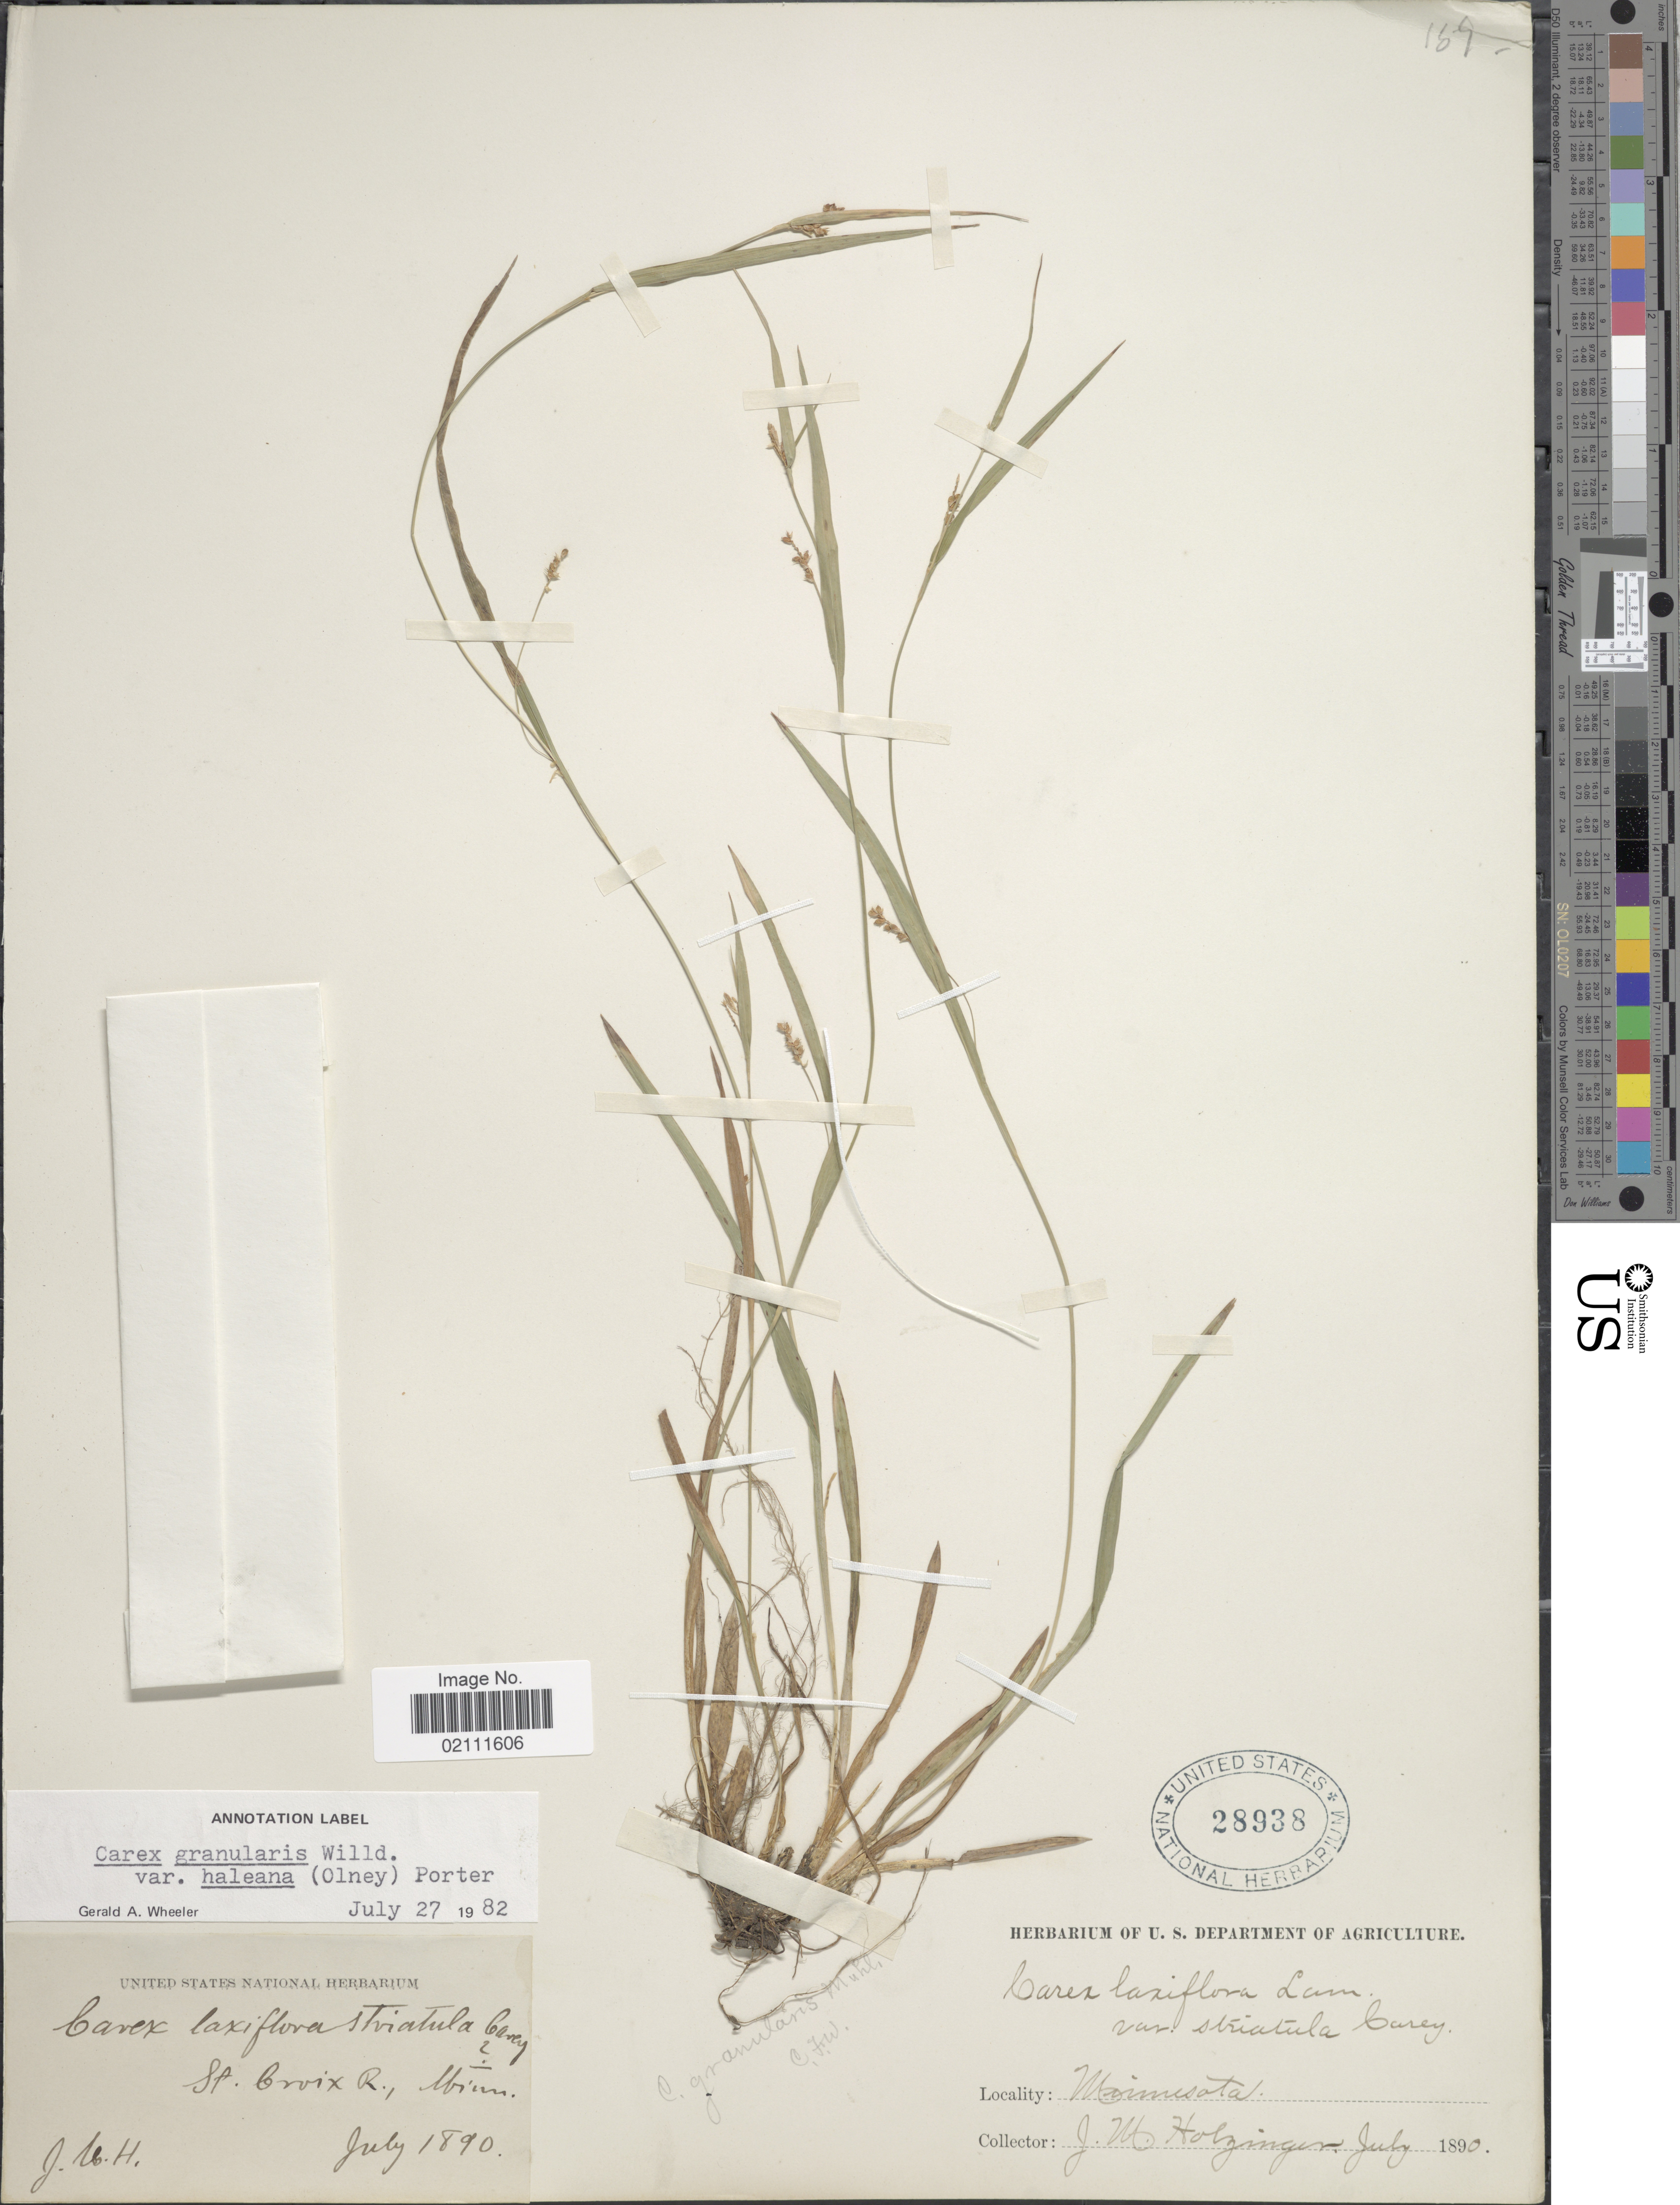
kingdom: Plantae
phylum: Tracheophyta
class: Liliopsida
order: Poales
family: Cyperaceae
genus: Carex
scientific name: Carex granularis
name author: Muhl. ex Willd.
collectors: J. M. Holzinger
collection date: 1890-07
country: United States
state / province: Minnesota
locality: St. Croix R.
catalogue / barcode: US 28938